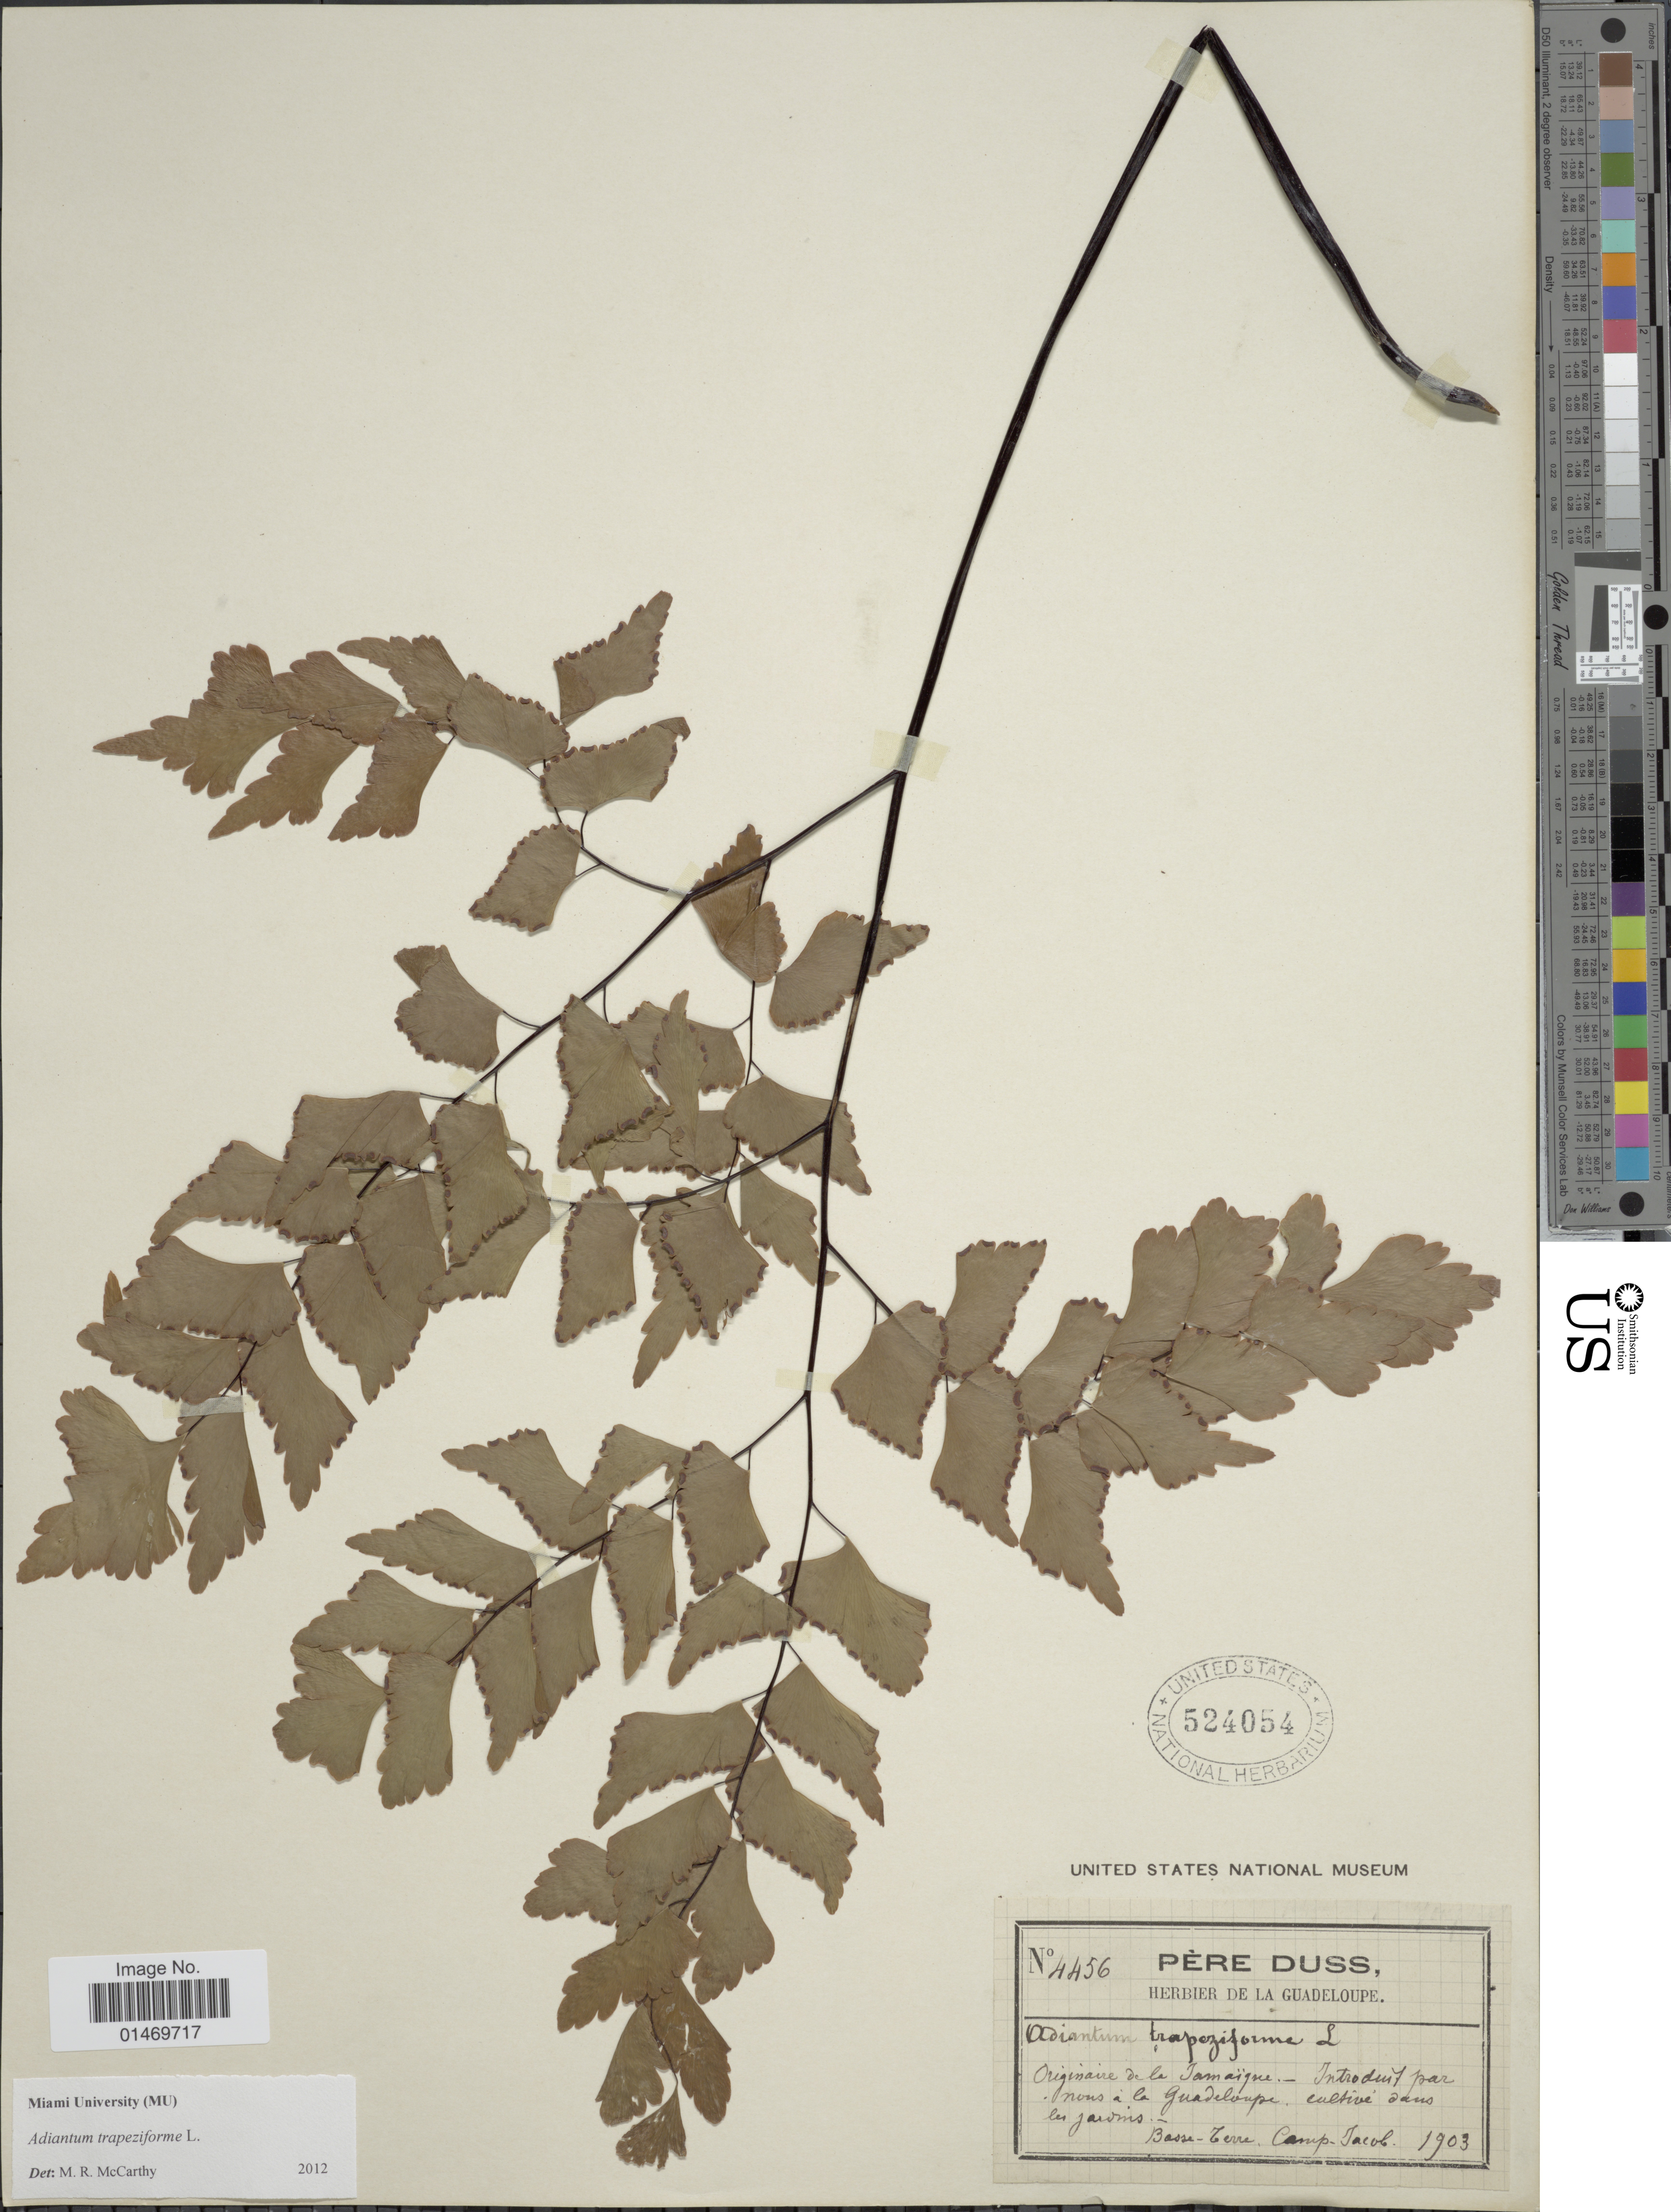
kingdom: Plantae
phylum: Tracheophyta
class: Polypodiopsida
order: Polypodiales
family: Pteridaceae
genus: Adiantum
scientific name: Adiantum trapeziforme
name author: L.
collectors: Père Duss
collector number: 4456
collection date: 1903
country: Guadeloupe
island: Leeward Is.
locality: Originaire de la Jamaique. Introduit par nous a la Guadeloupe. Cultive dans les jardins, Basse-Terre, Camp Jacob.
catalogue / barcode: US 524054